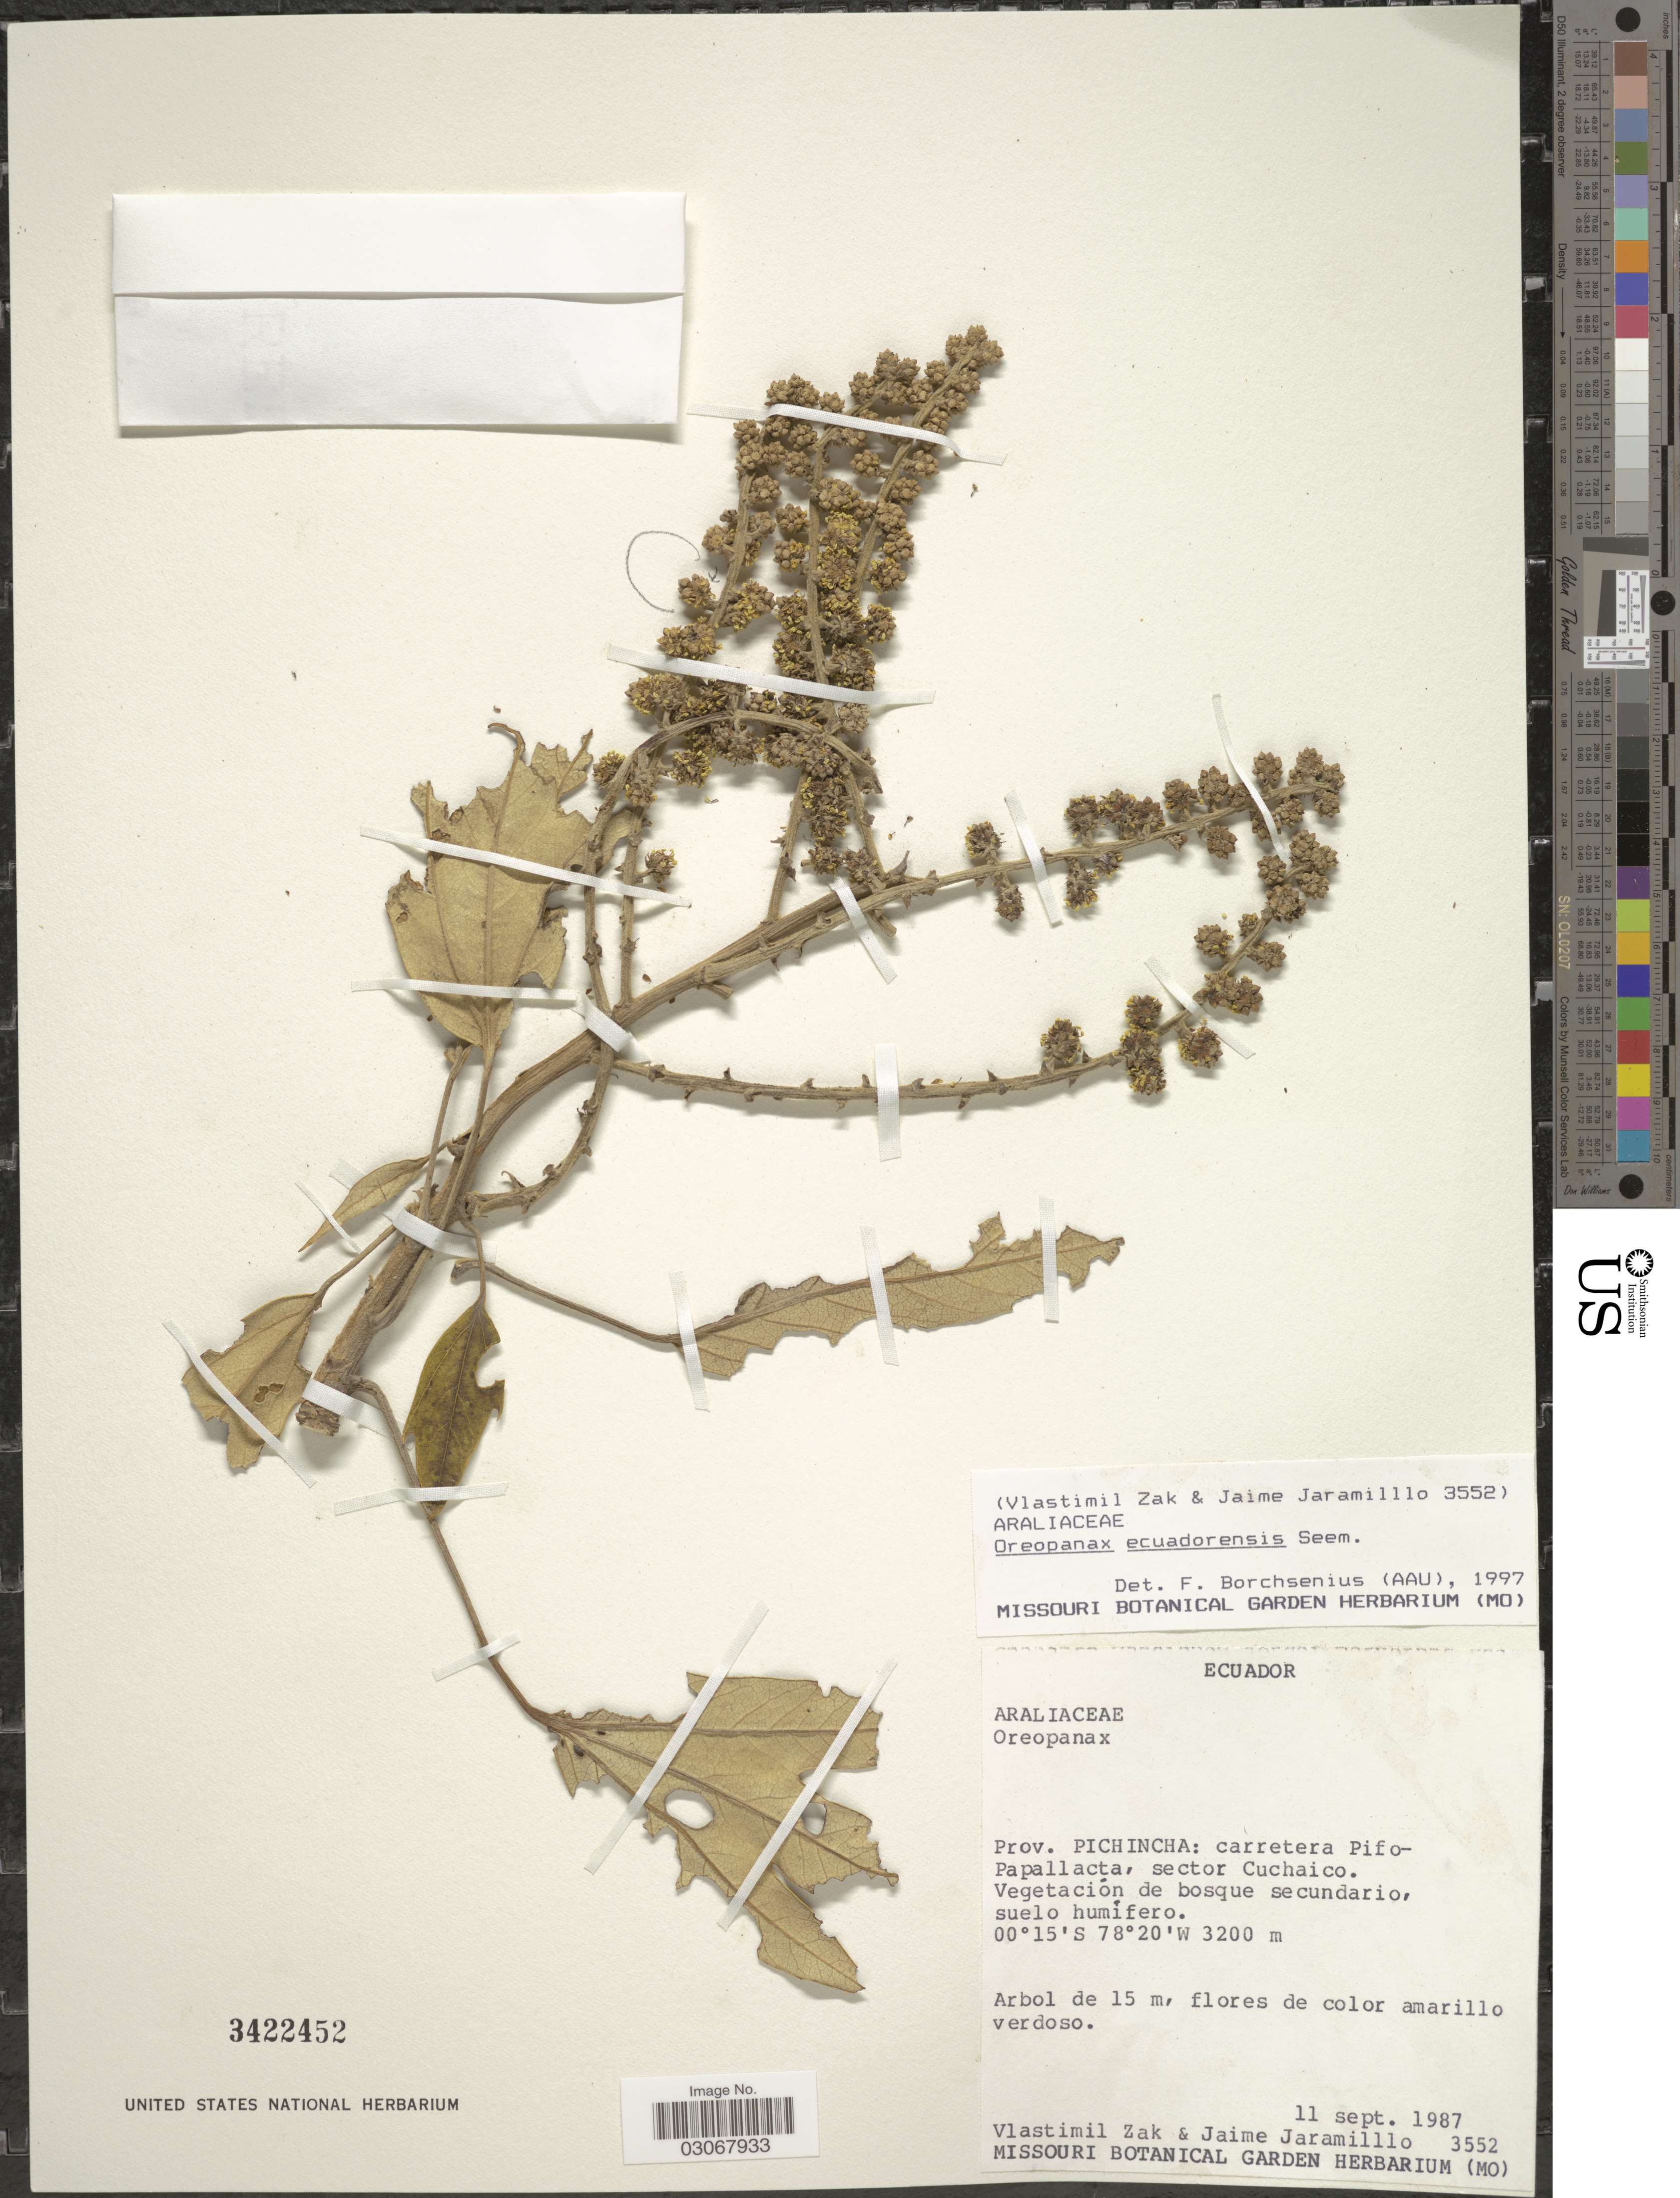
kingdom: Plantae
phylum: Tracheophyta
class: Magnoliopsida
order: Apiales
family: Araliaceae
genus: Oreopanax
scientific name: Oreopanax ecuadoriensis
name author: Seem.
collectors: V. Zak & J. Jaramillo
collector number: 3552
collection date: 1987-09-11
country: Ecuador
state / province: Pichincha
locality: Carretera Pifo-Papallacta, sector Cuchaico.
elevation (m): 3200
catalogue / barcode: US 3422452